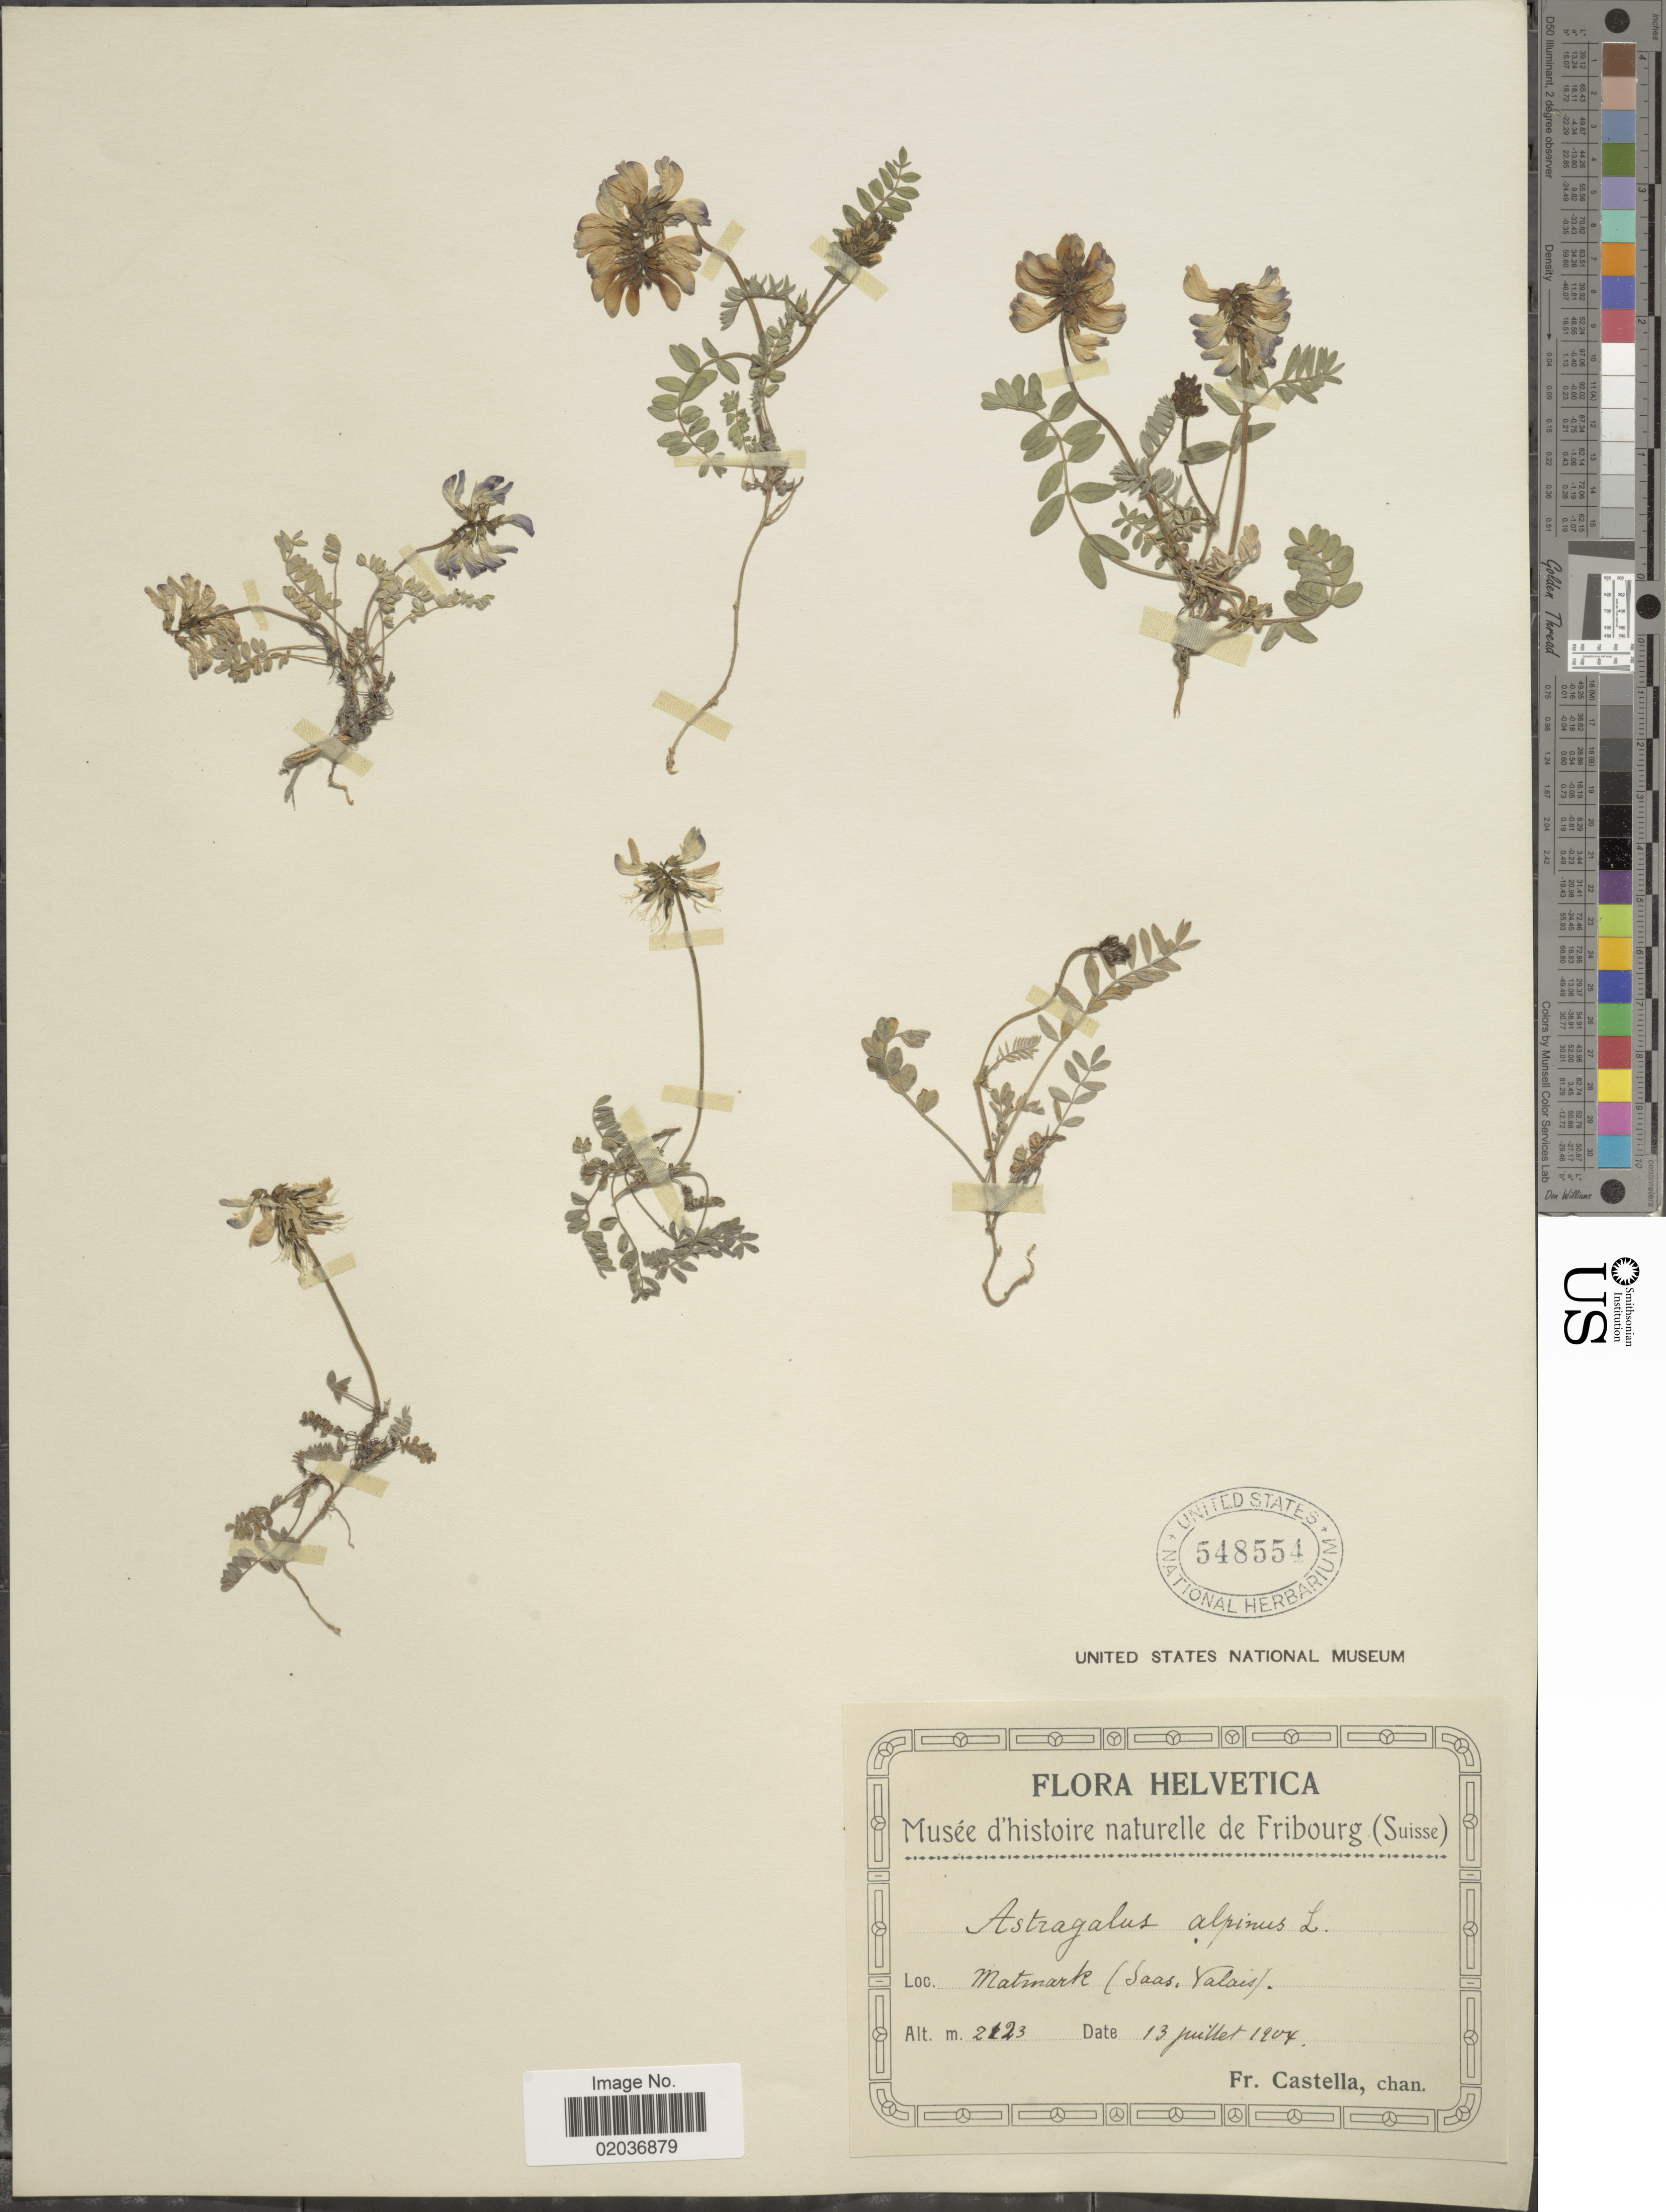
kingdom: Plantae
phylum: Tracheophyta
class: Magnoliopsida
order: Fabales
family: Fabaceae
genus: Astragalus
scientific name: Astragalus alpinus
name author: L.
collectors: Fr. Castella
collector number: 2123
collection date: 1904-07-13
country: Switzerland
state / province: Valais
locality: Helvetica, Matmark (Saas, Valais)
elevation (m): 2123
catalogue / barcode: US 548554